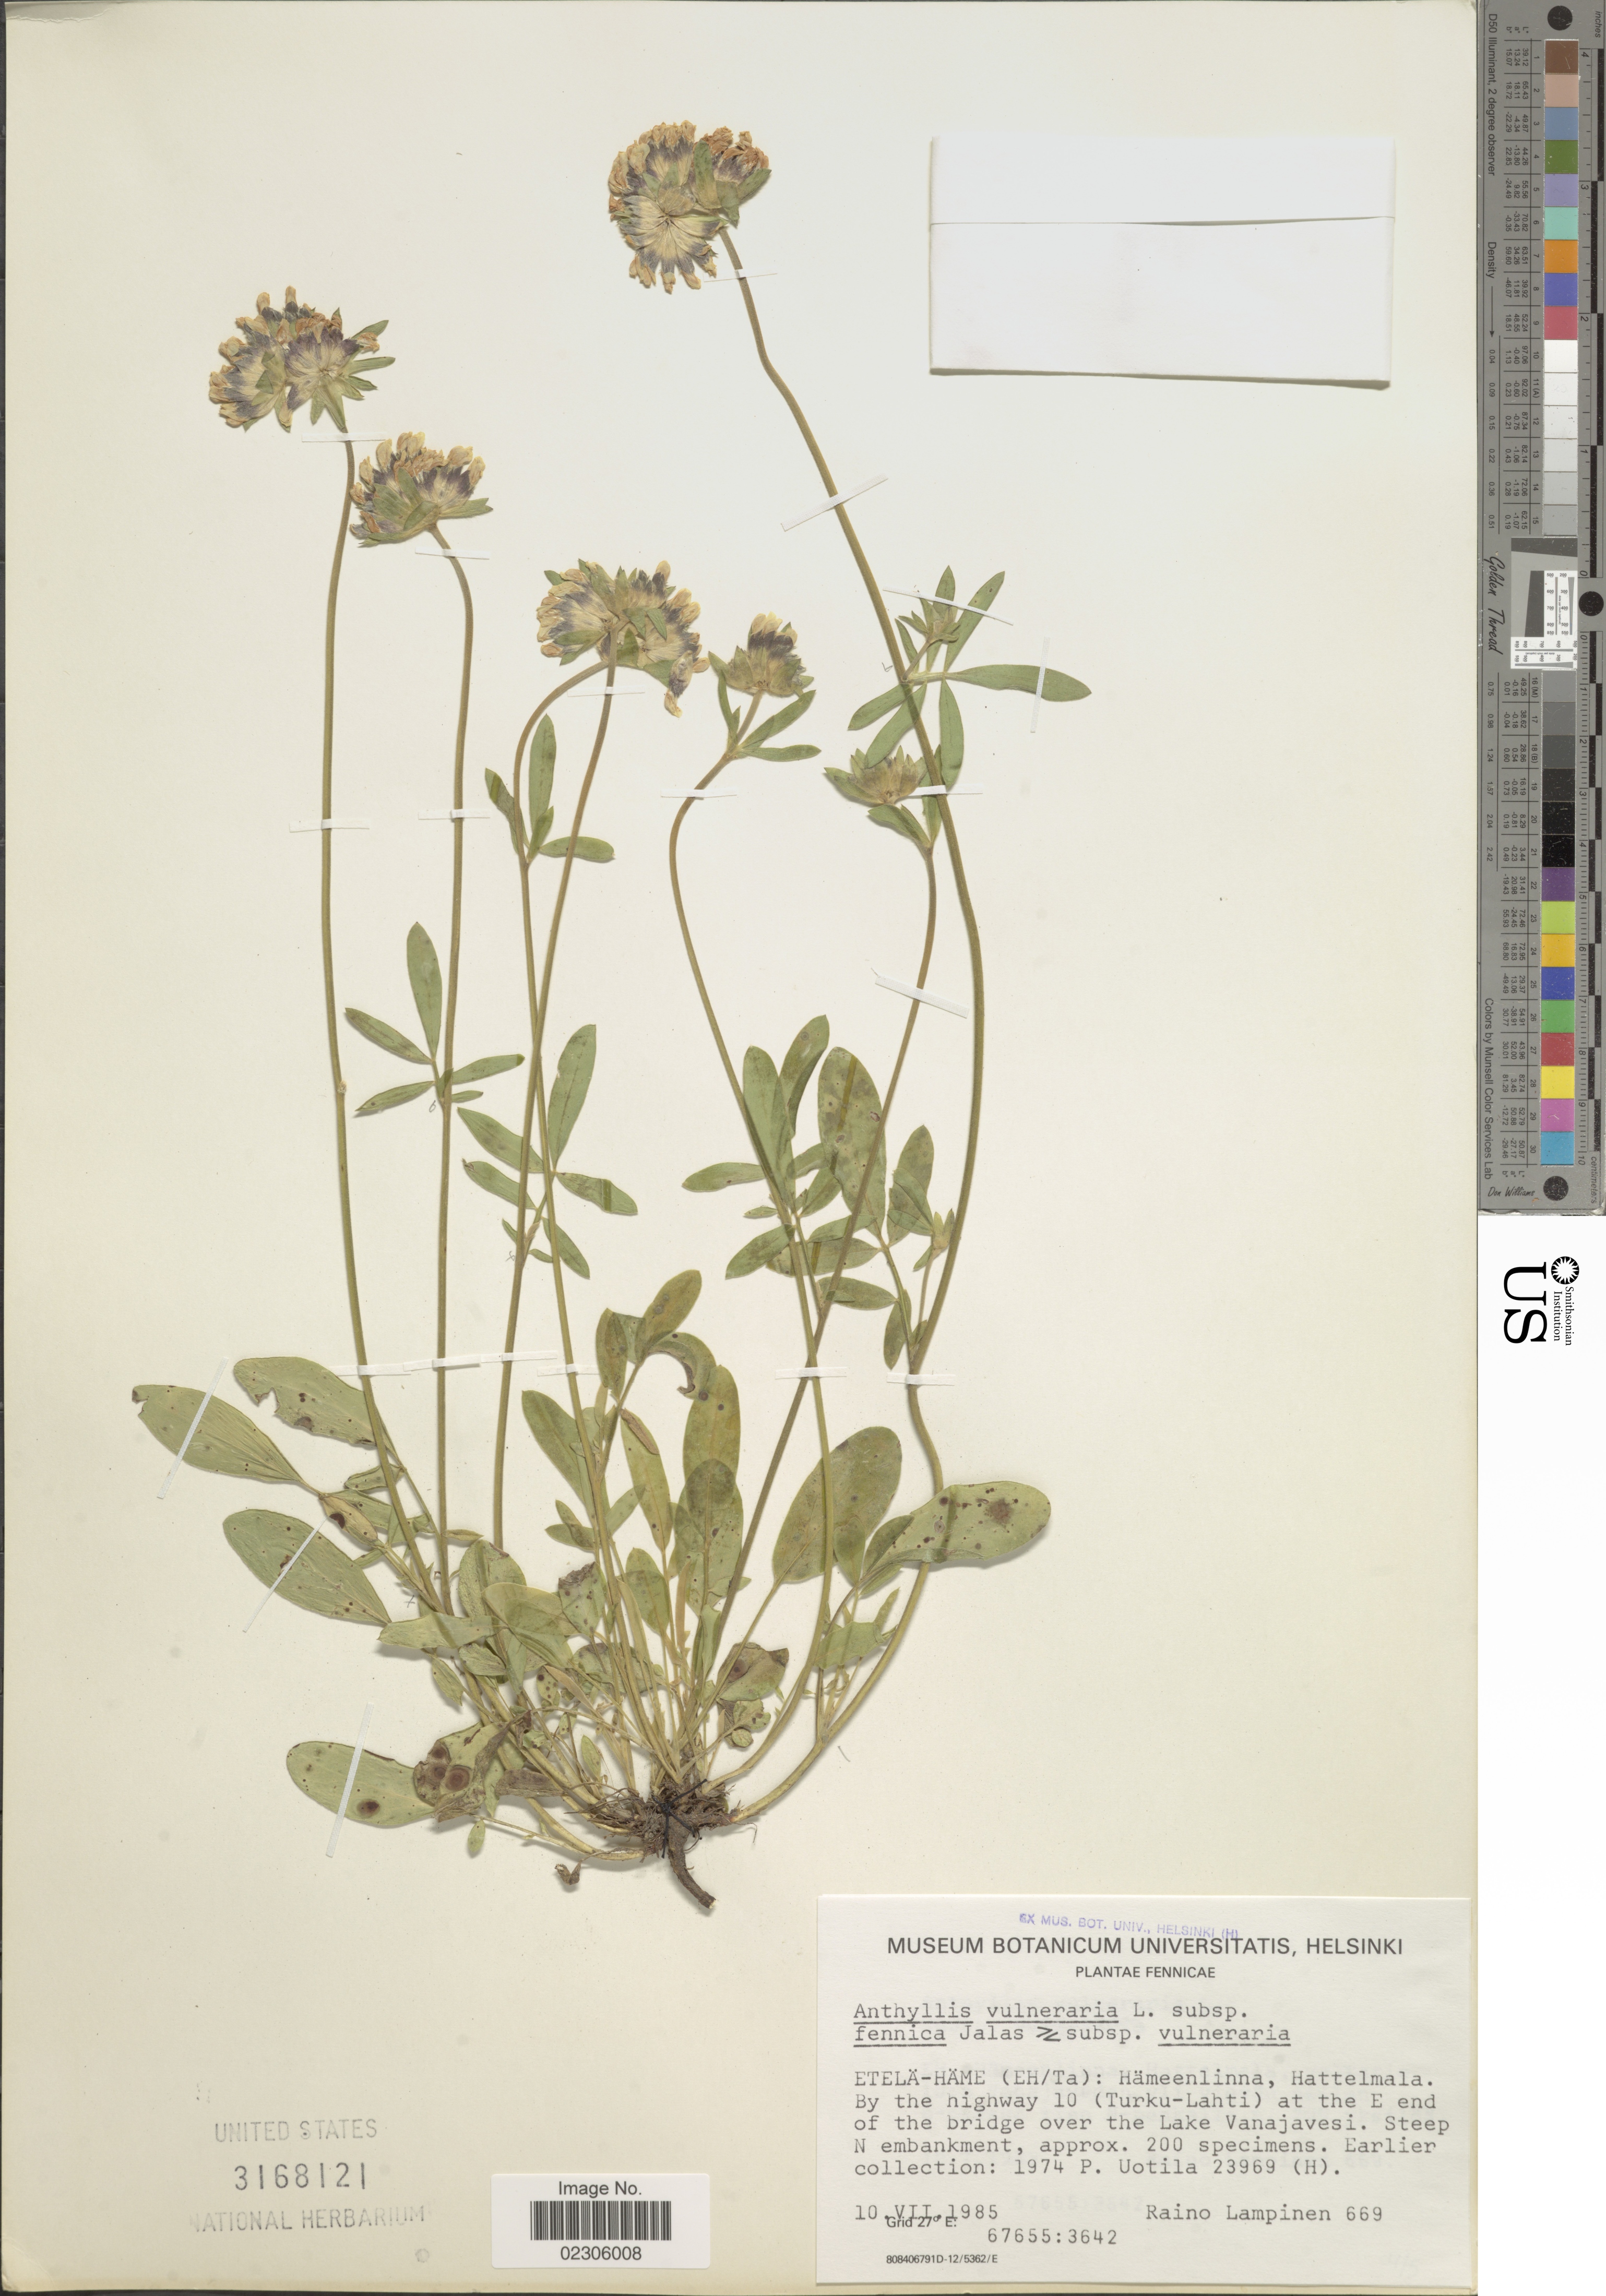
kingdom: Plantae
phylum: Tracheophyta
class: Magnoliopsida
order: Fabales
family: Fabaceae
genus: Anthyllis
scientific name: Anthyllis vulneraria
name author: L.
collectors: R. Lampinen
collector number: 669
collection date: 1985-07-10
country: Finland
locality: Fennicae, Etela-Hame (Eh/Ta), Hameenlinna, Hattelmala, by the highway 10 (Turku-Lahti) at the E end of the bridge over the Lake Vanajavesi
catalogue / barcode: US 3168121